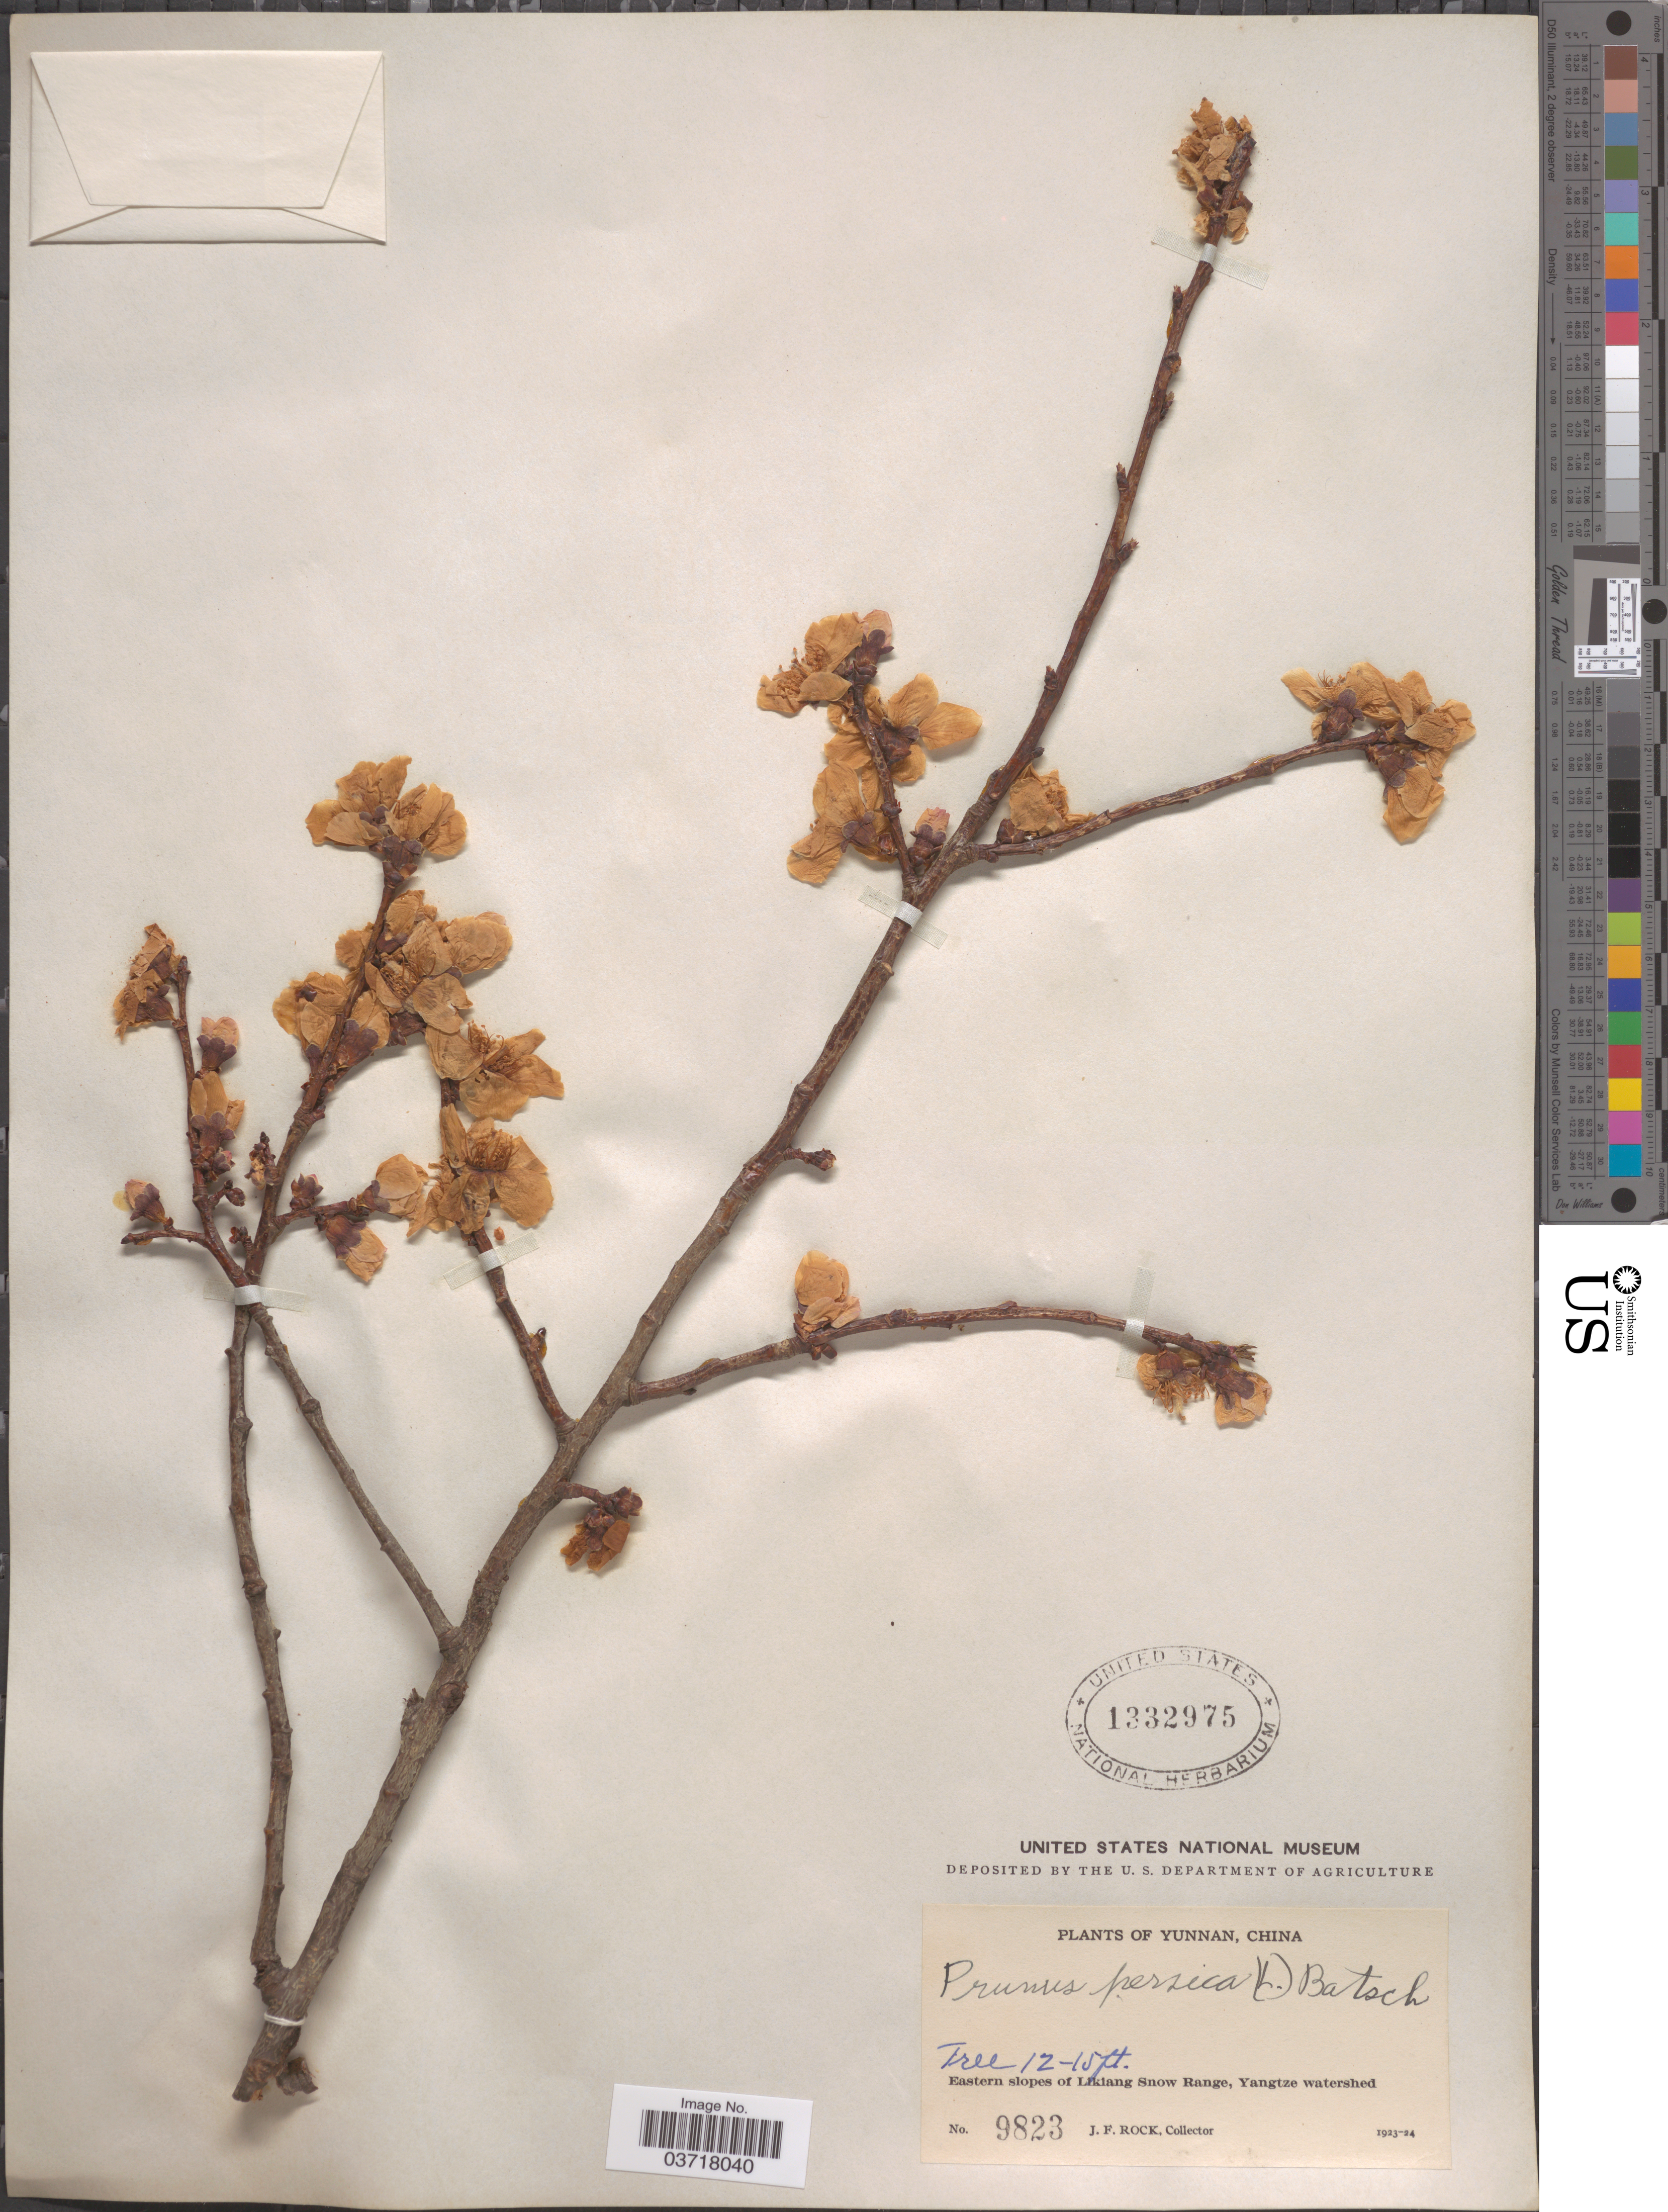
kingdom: Plantae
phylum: Tracheophyta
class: Magnoliopsida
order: Rosales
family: Rosaceae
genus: Prunus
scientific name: Prunus persica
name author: (L.) Batsch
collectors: J. Rock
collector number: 9823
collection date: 1923/1924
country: China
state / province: Yunnan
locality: Eastern slopes of Likiang Snow Range, Yangtze watershed.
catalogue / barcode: US 1332975